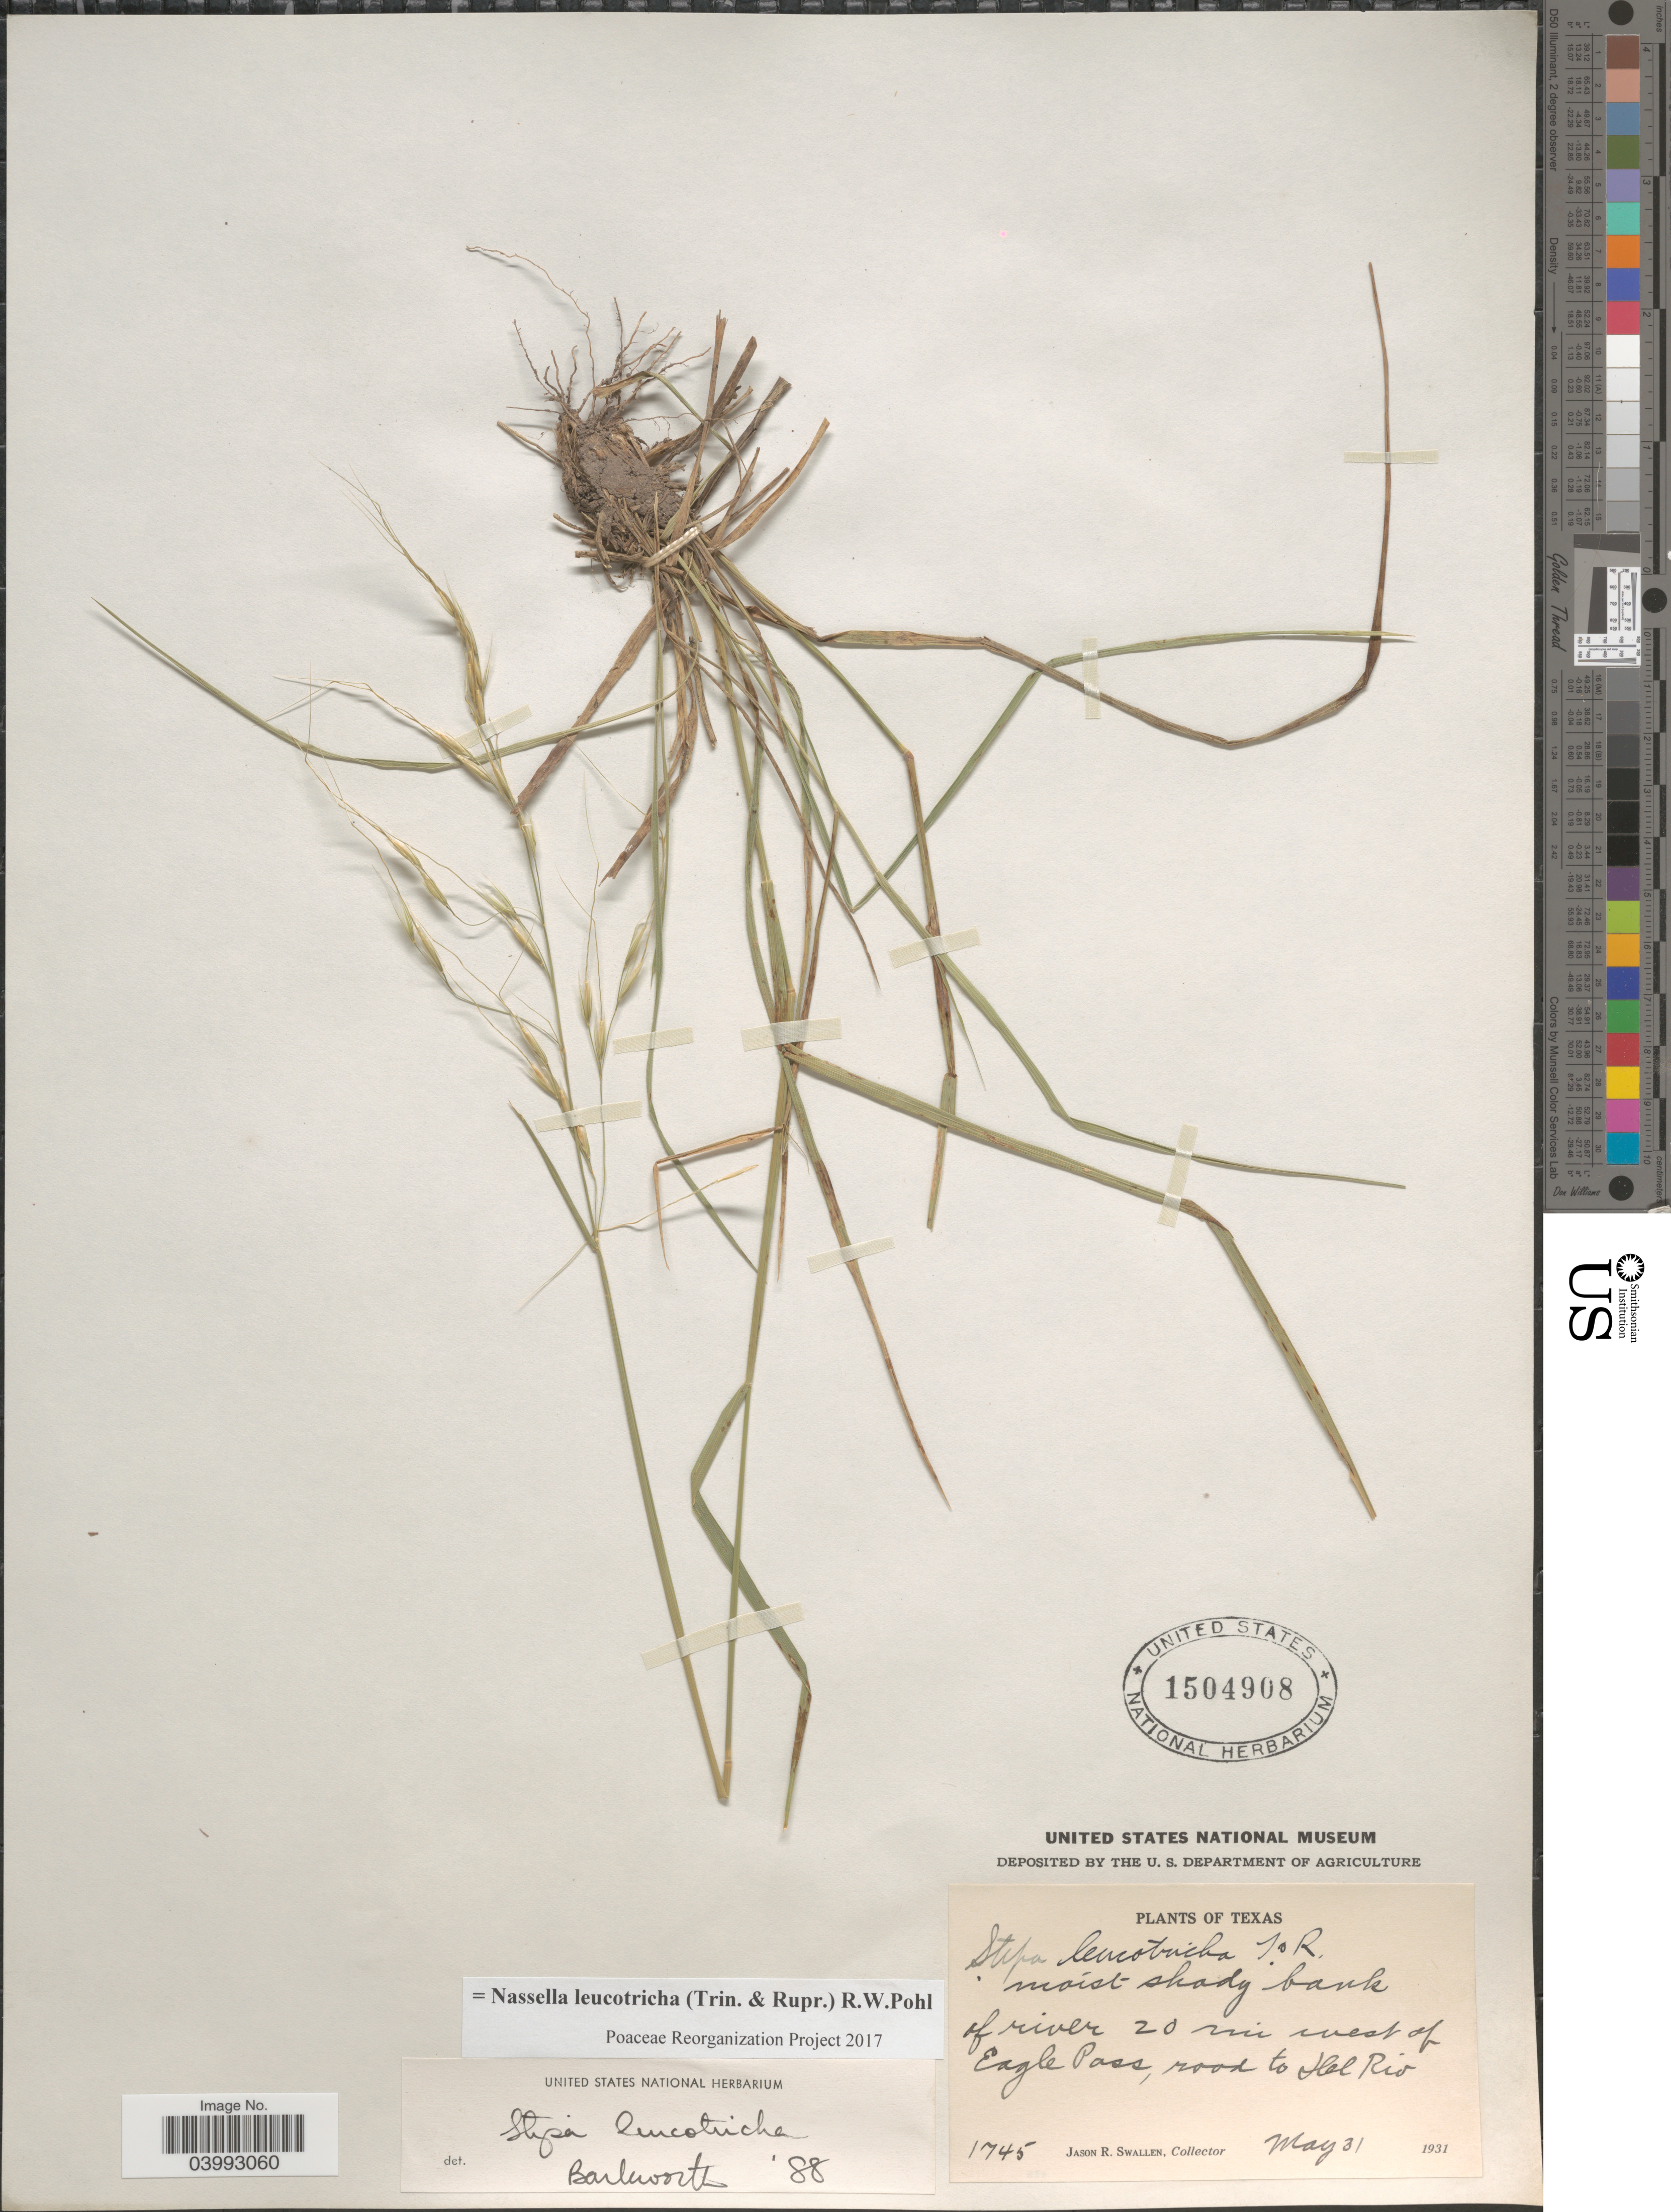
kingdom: Plantae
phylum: Tracheophyta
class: Liliopsida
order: Poales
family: Poaceae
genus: Nassella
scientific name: Nassella leucotricha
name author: (Trin. & Rupr.) R.W. Pohl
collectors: J. R. Swallen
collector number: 1745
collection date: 1931-05-31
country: United States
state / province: Texas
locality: Moist shady bank of river 20 mi west of Eagle Pass, road to Del Rio.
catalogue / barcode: US 1504908